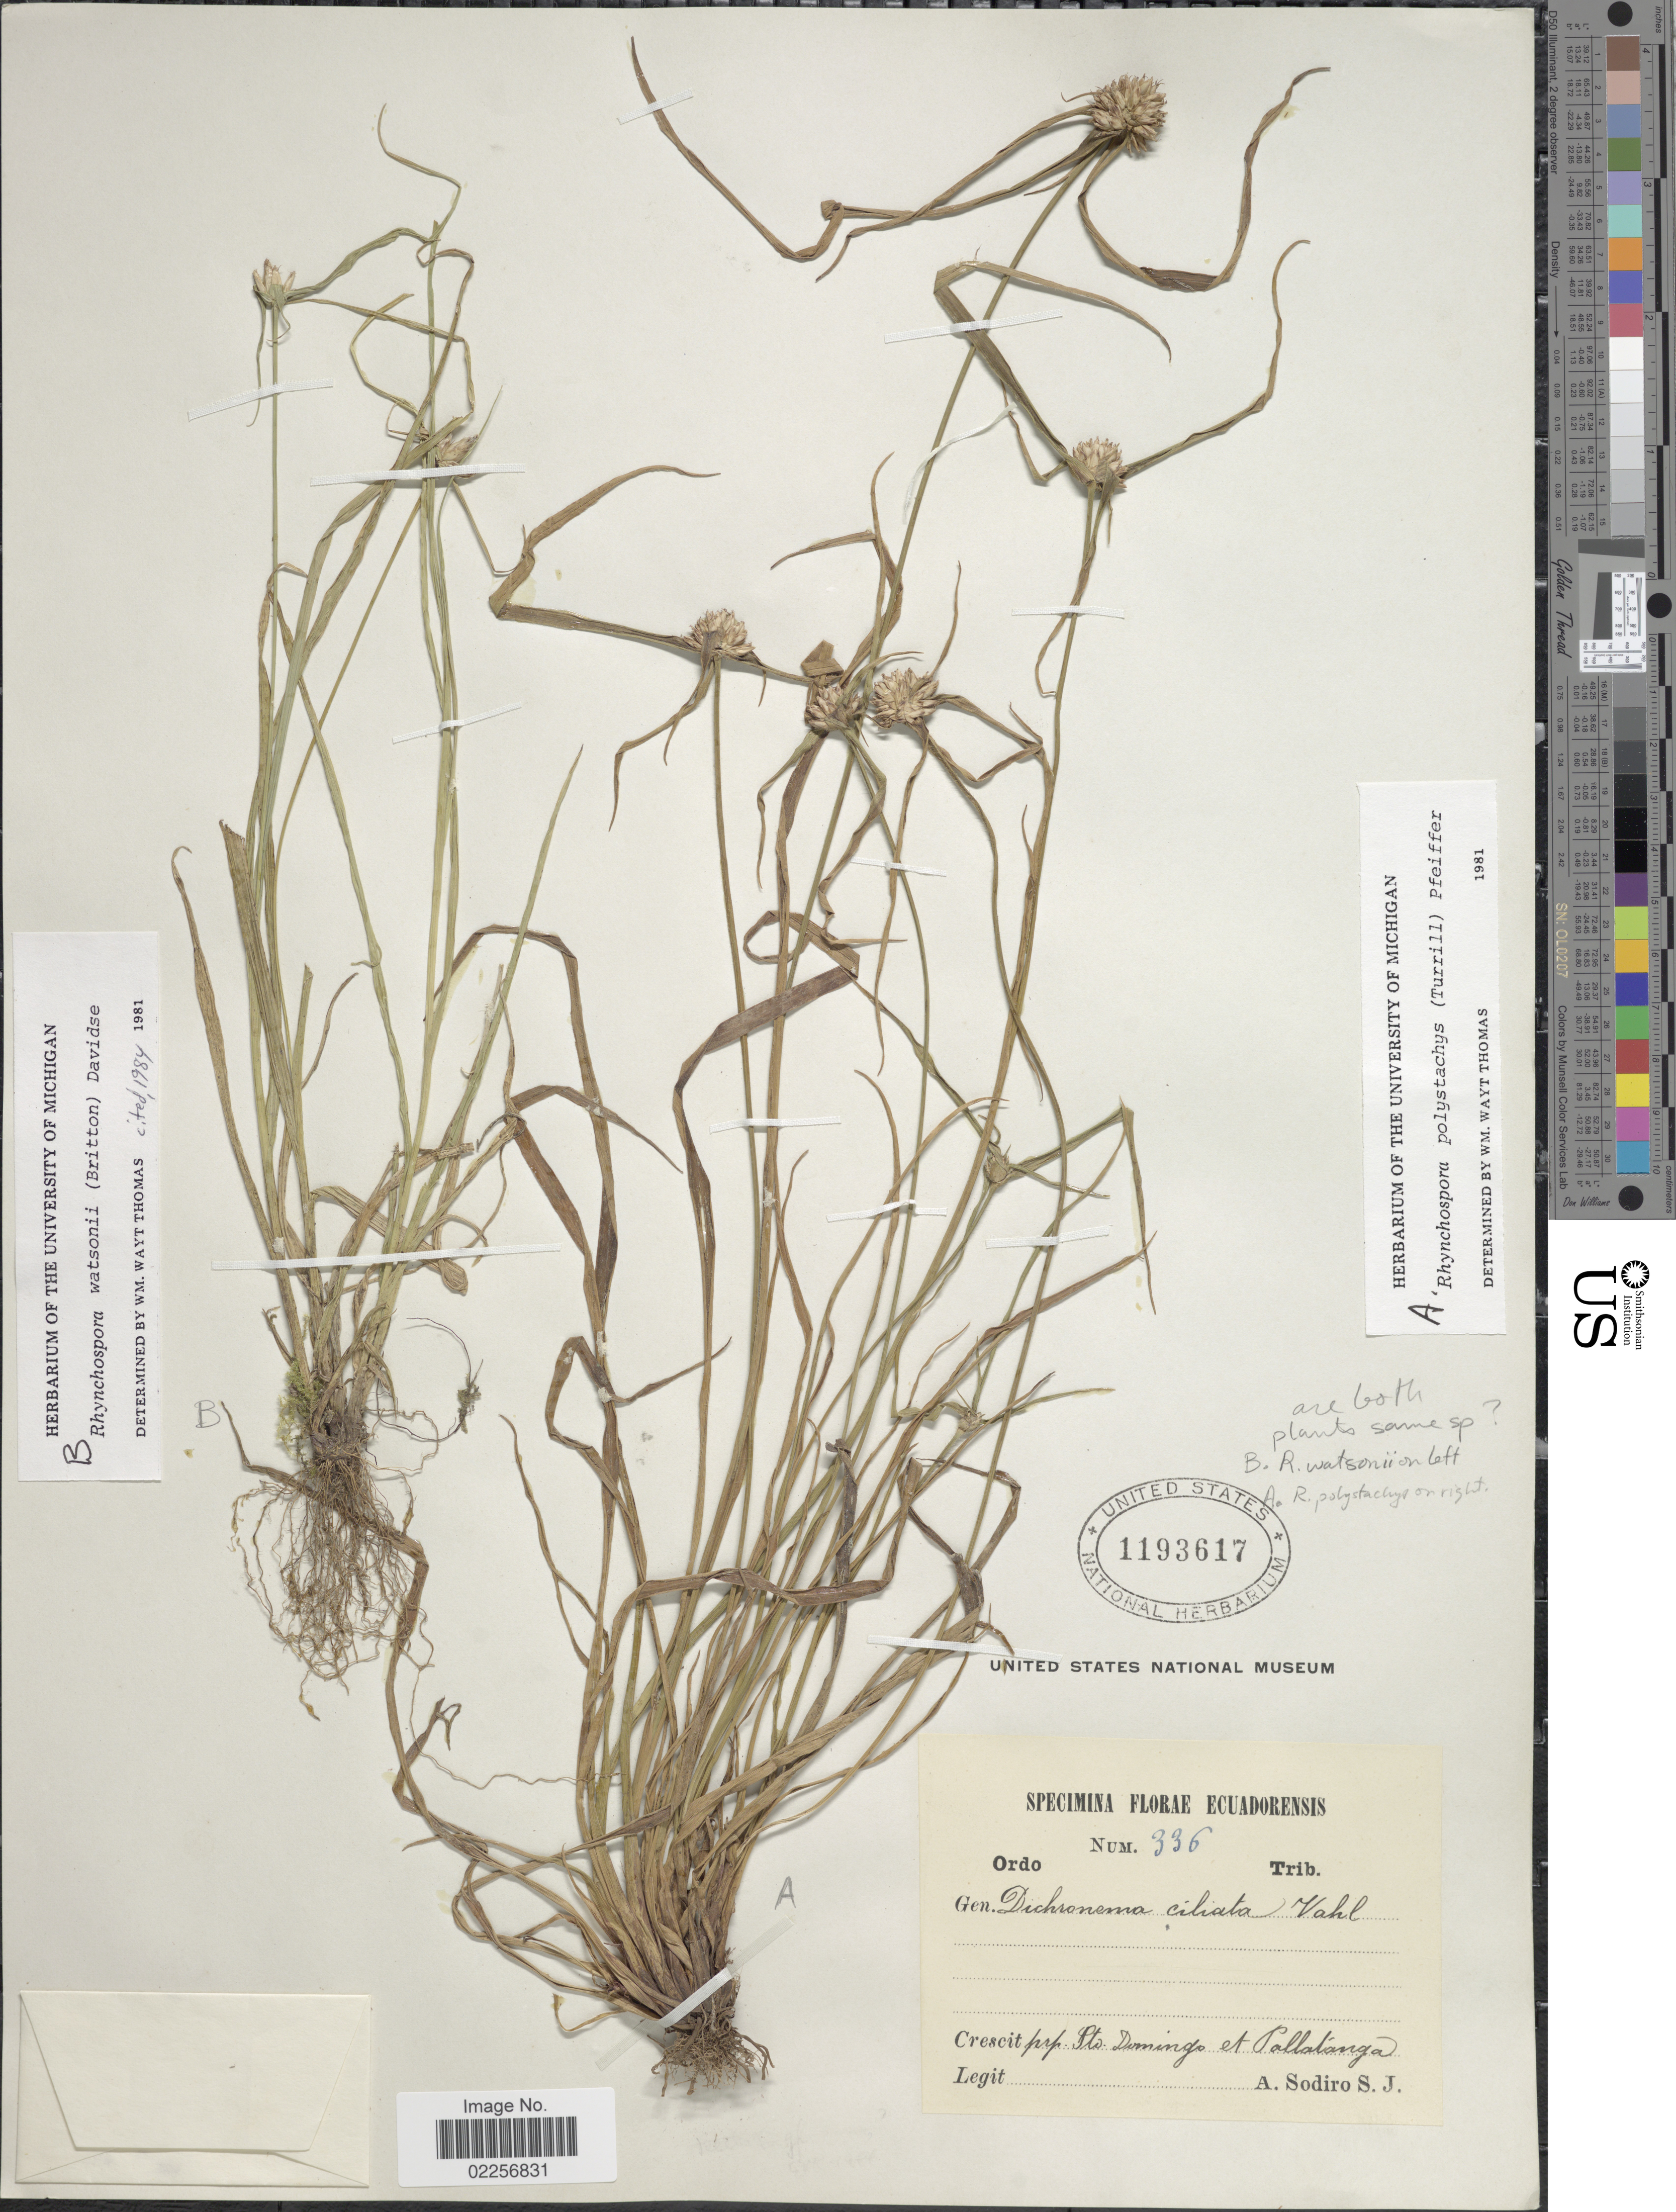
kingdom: Plantae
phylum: Tracheophyta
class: Liliopsida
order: Poales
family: Cyperaceae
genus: Rhynchospora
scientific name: Rhynchospora polystachys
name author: (Turrill) H. Pfeiff.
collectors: A. Sodiro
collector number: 336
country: Ecuador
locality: Ecuadorensis. prp. Pto. Domingo et Pallatanga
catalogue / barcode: US 1193617